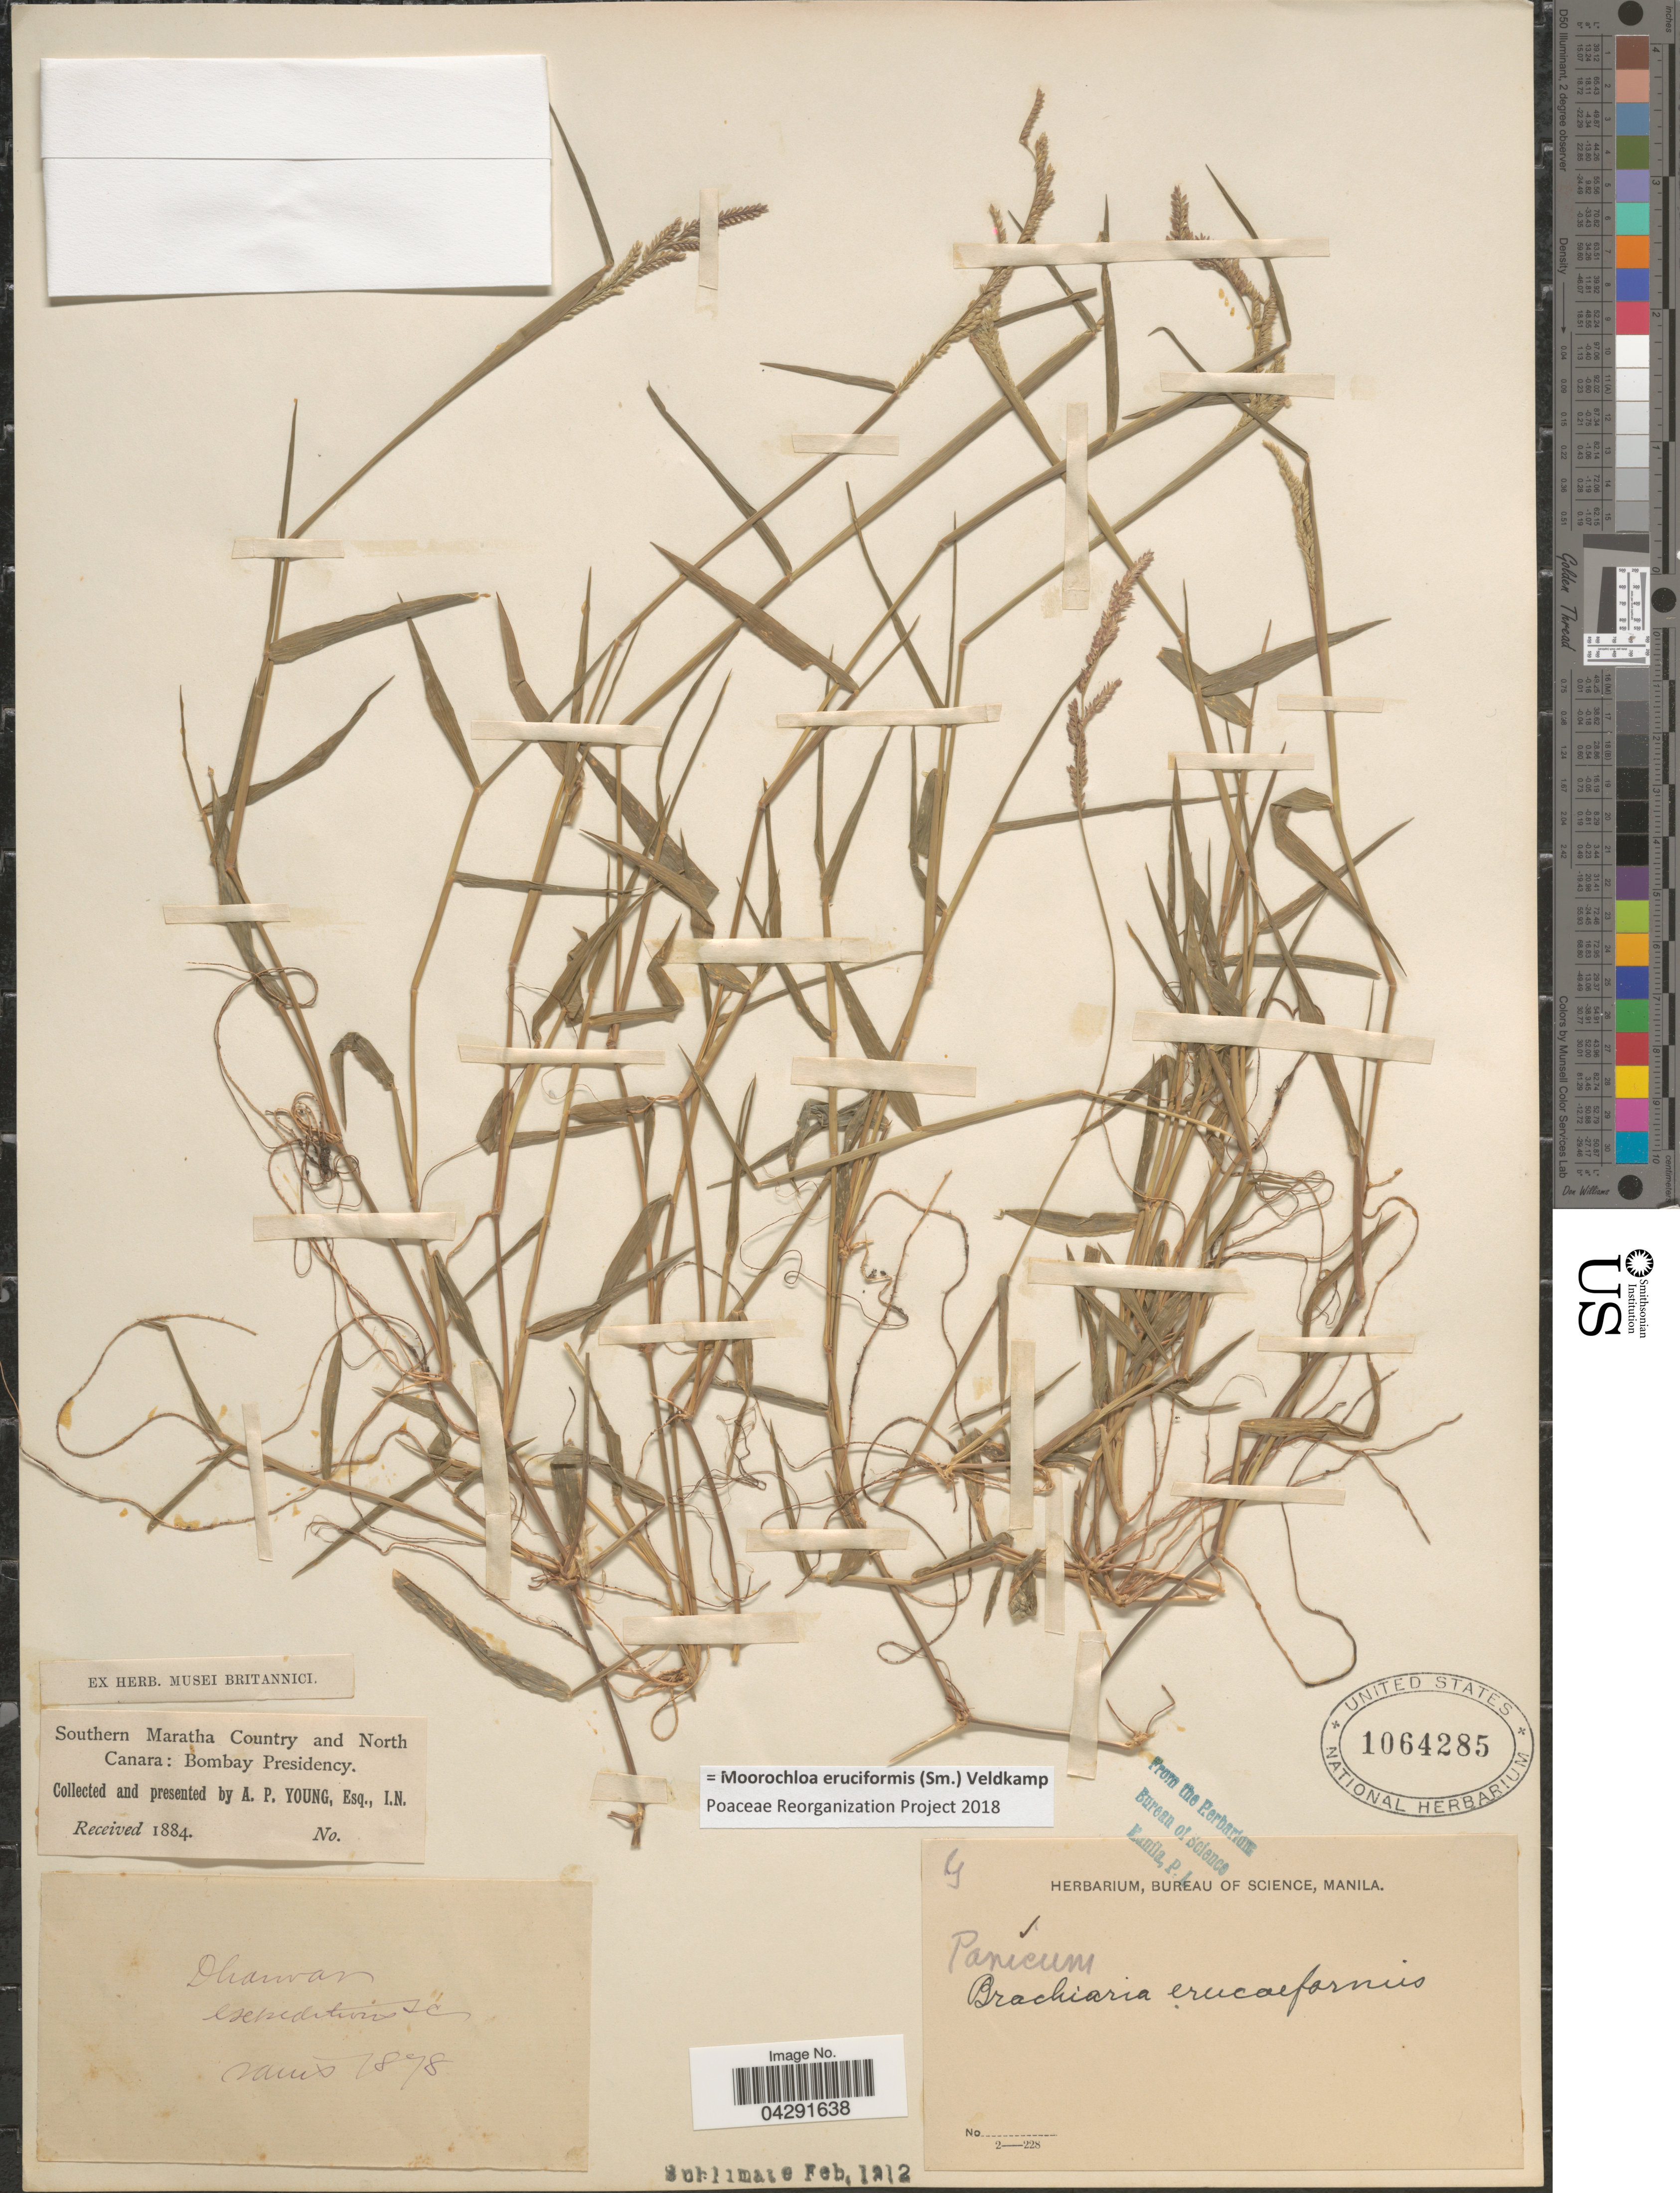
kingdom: Plantae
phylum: Tracheophyta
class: Liliopsida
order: Poales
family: Poaceae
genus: Moorochloa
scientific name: Moorochloa eruciformis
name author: (Sm.) Veldkamp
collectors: A. Young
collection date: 1878-03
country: India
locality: Southern Maratha Country and North Canara: Bombay Presidency. Dhawar expeditions SC. [interpreted]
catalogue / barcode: US 1064285